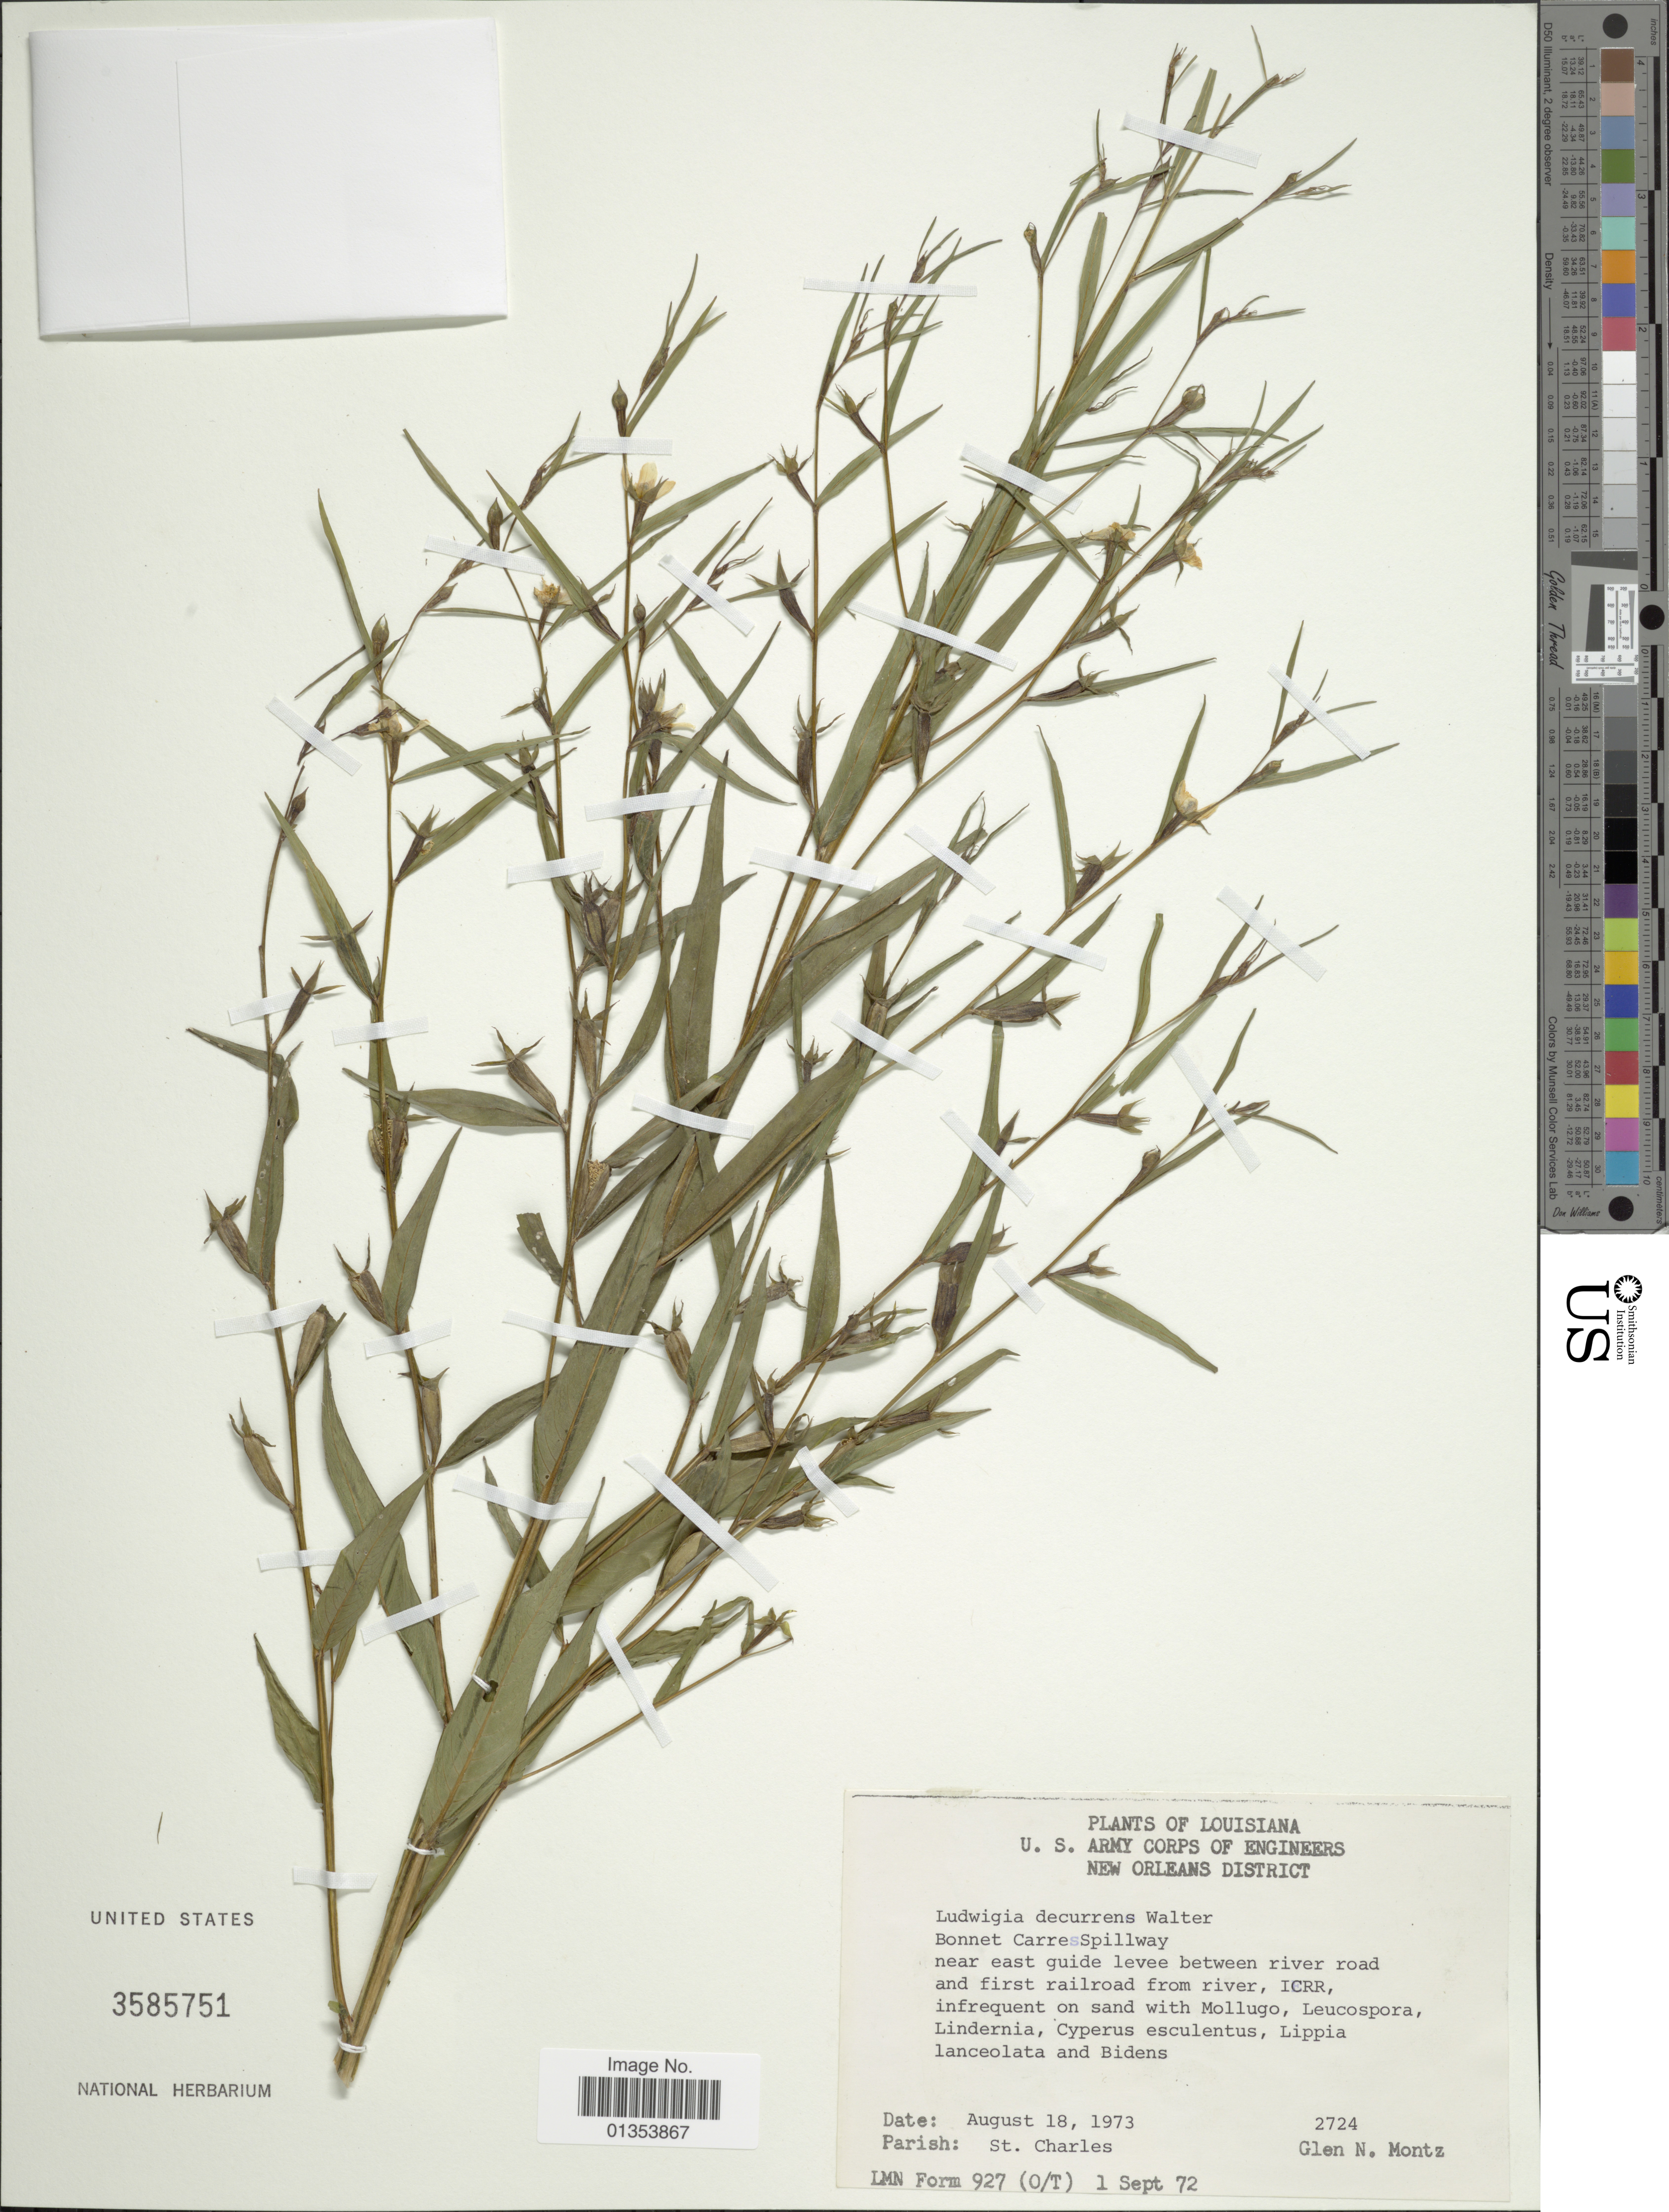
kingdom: Plantae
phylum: Tracheophyta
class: Magnoliopsida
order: Myrtales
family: Onagraceae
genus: Ludwigia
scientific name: Ludwigia decurrens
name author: Walter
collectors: G. Montz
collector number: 2724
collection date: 1973-08-18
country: United States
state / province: Louisiana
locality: New Orleans District, St. Charles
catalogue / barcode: US 3585751